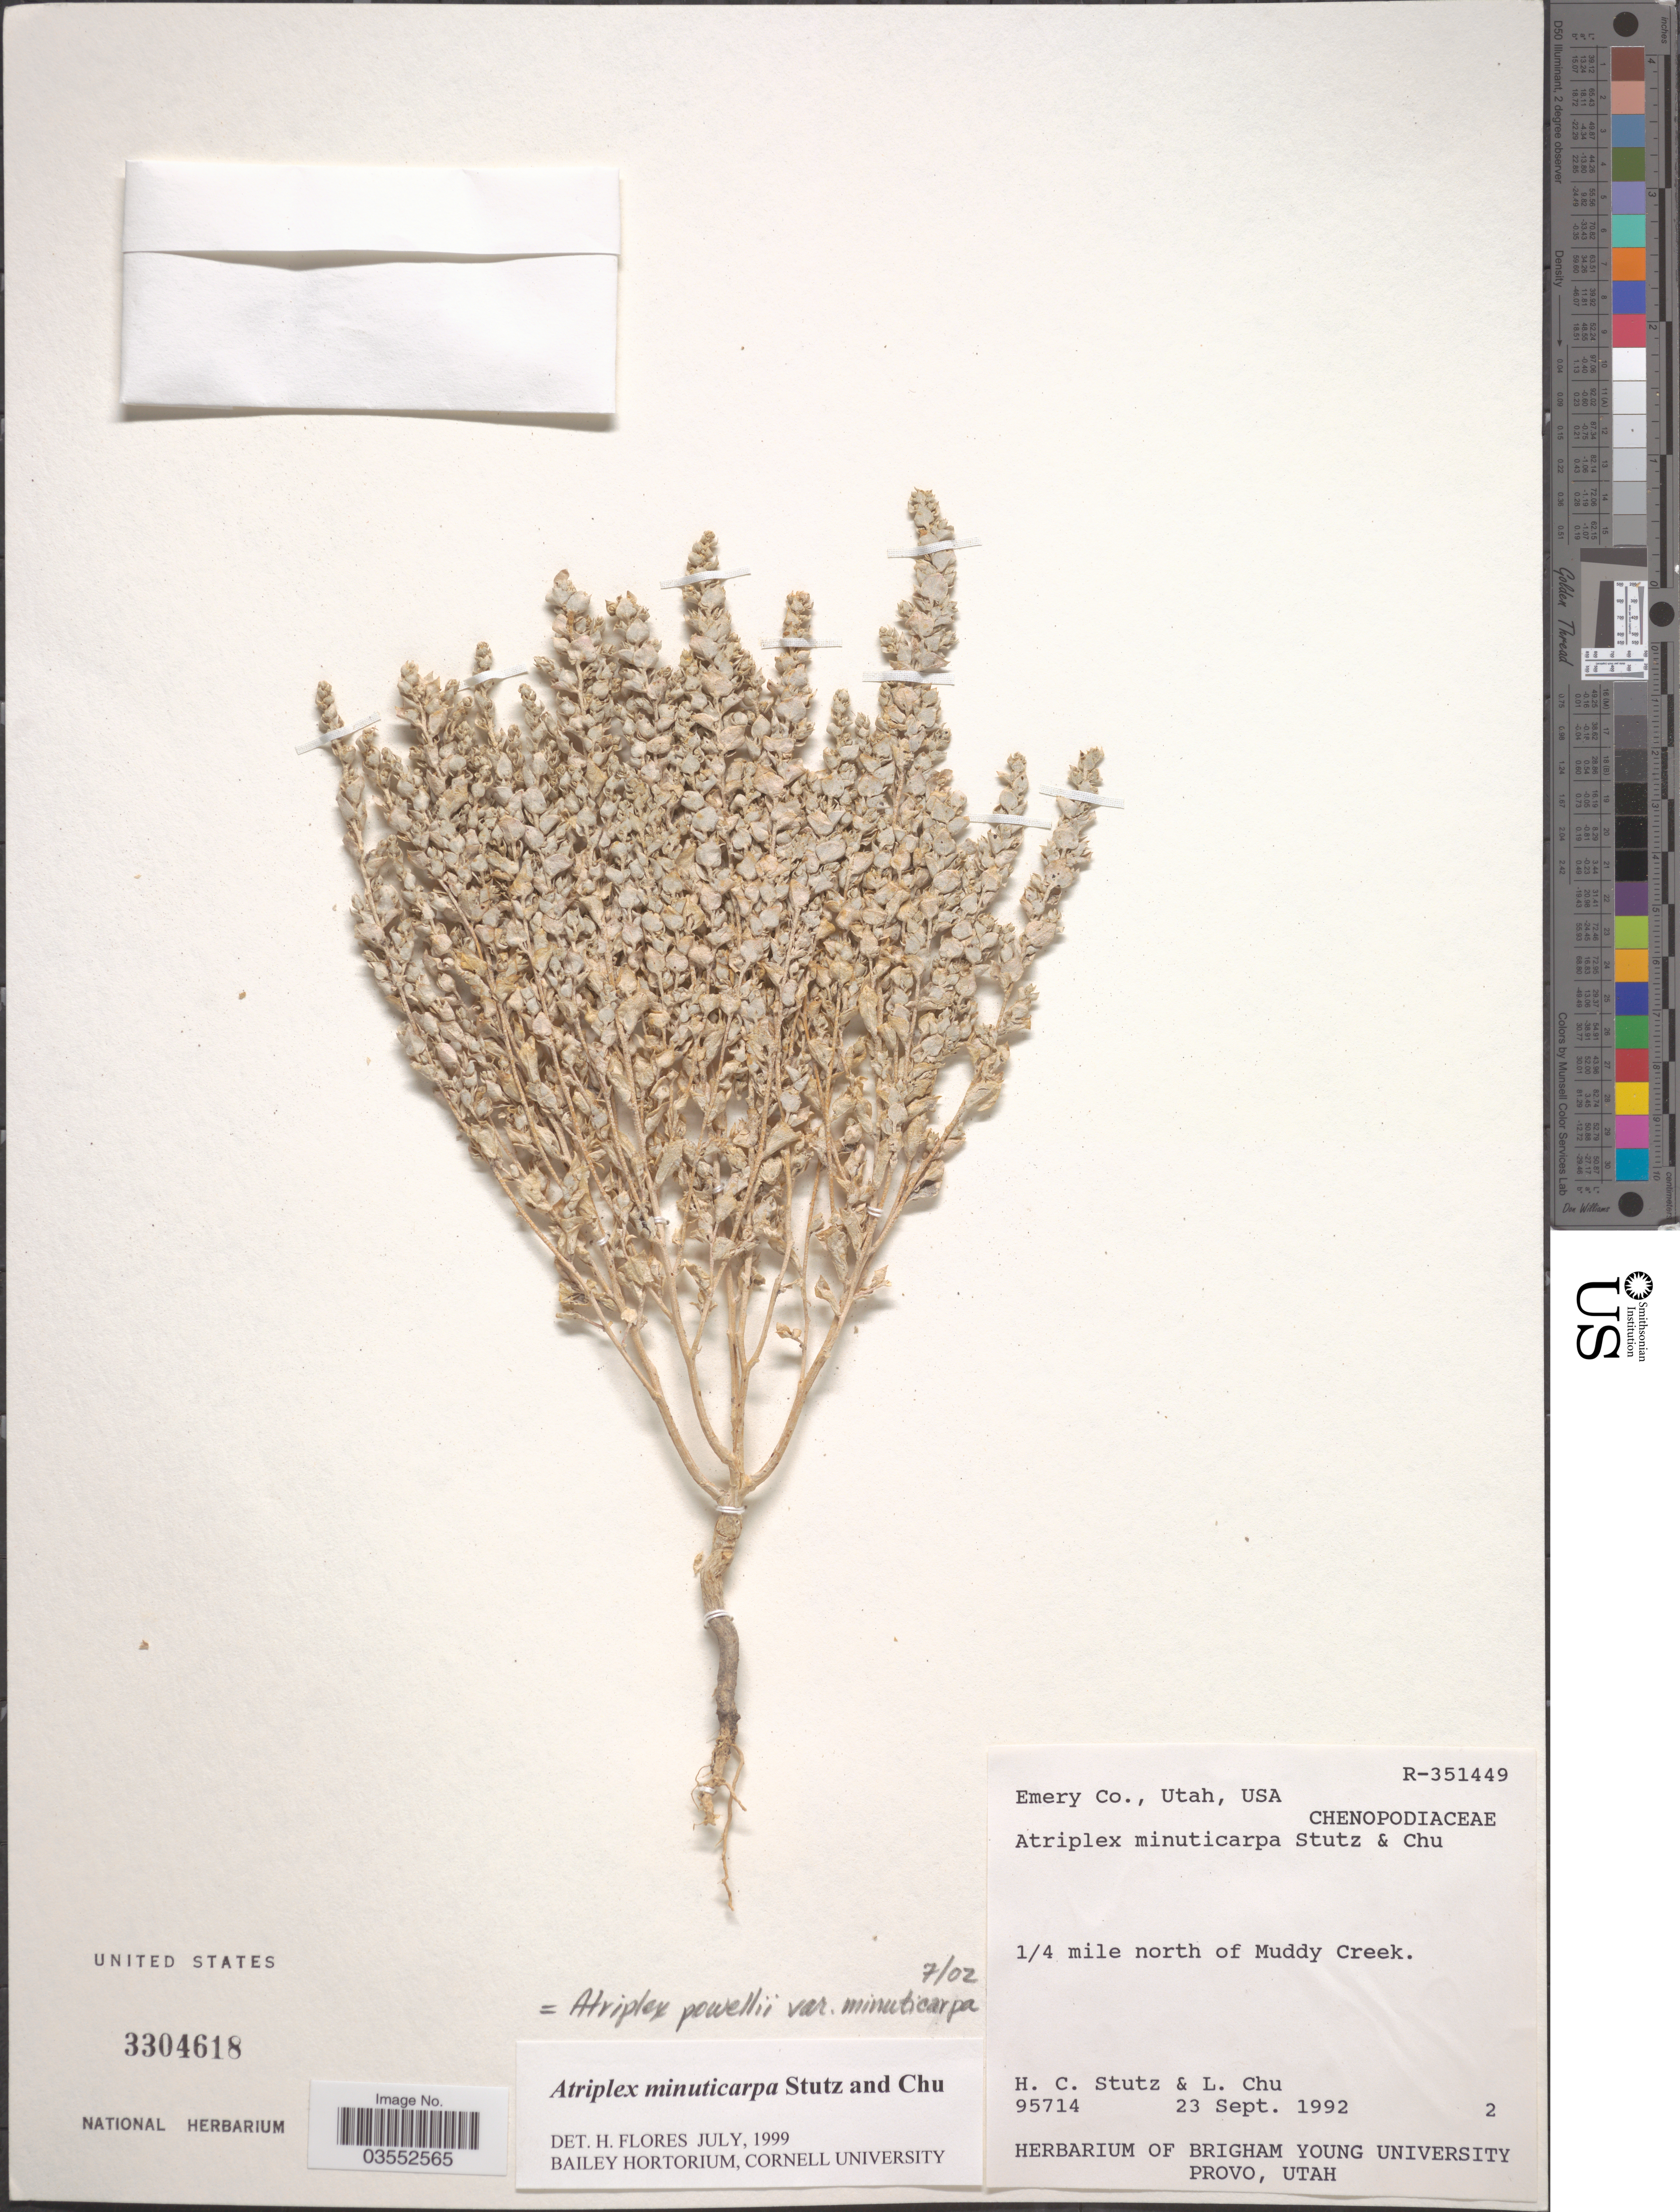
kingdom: Plantae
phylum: Tracheophyta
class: Magnoliopsida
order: Caryophyllales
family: Amaranthaceae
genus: Atriplex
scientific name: Atriplex powellii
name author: S. Watson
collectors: H. Stutz & L. Chu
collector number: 95714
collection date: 1992-09-23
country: United States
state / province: Utah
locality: Emery Co. USA. ¼ mile north of Muddy Creek.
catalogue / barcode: US 3304618